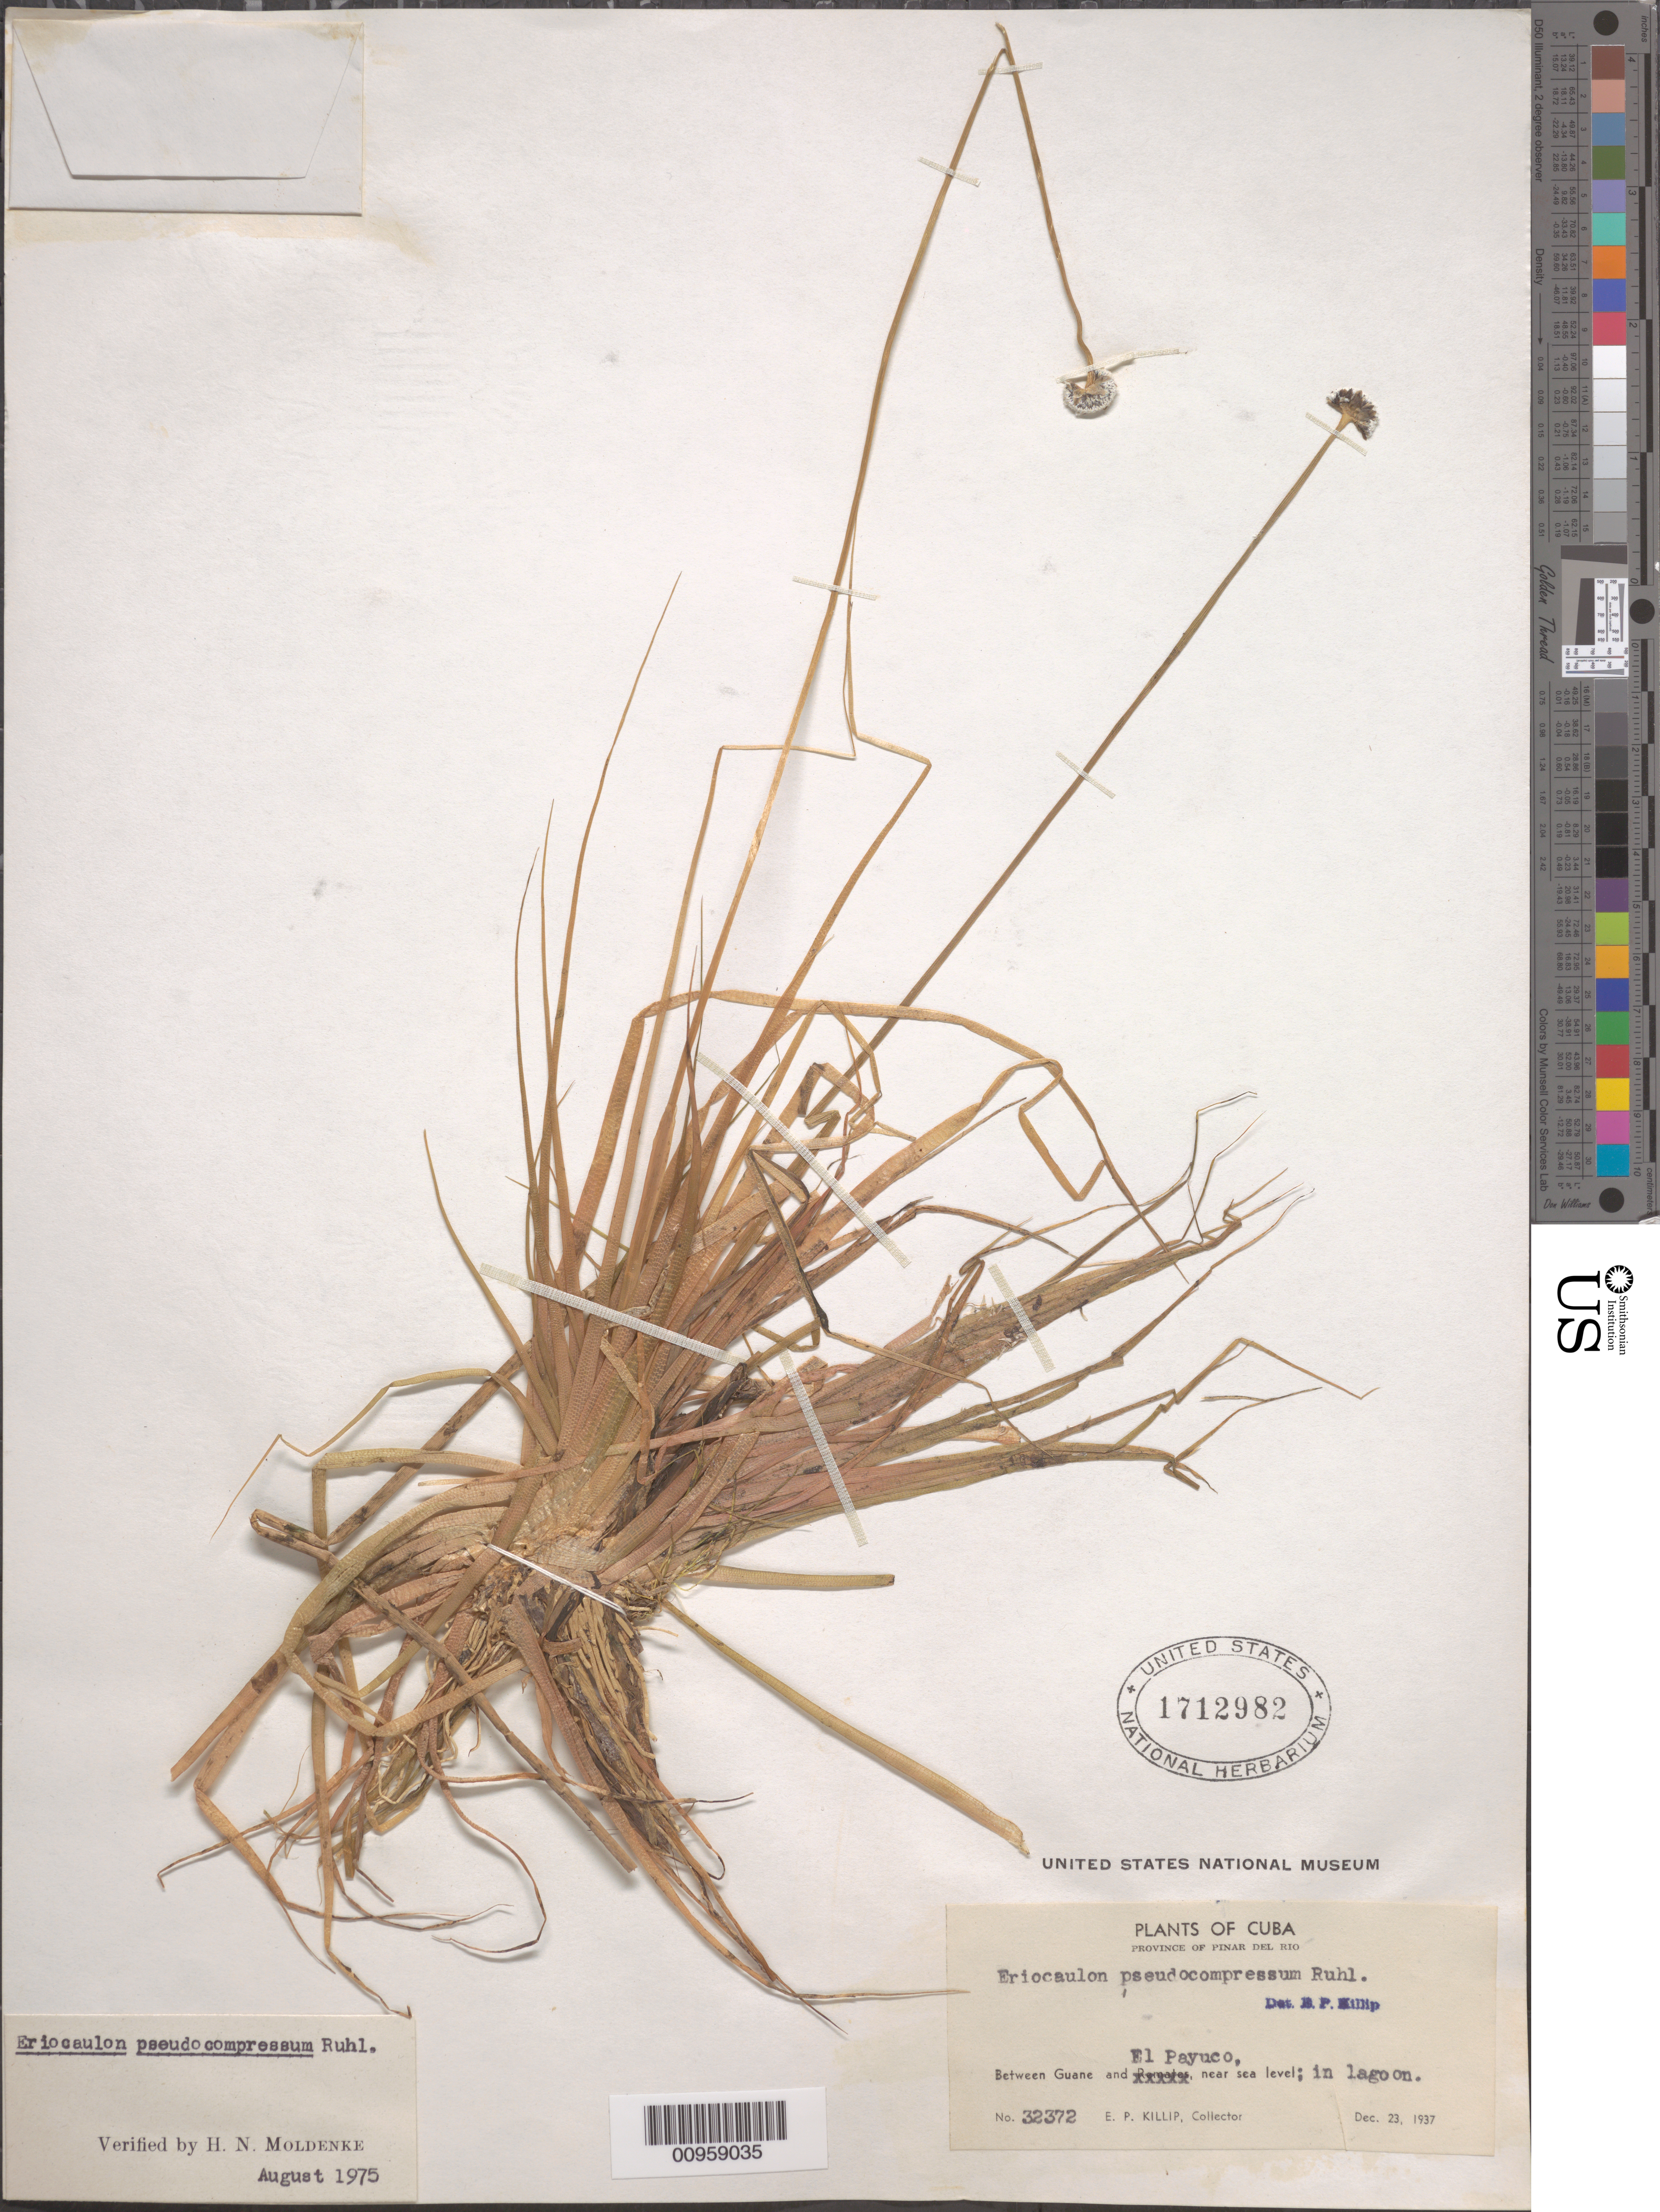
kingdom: Plantae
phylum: Tracheophyta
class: Liliopsida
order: Poales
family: Eriocaulaceae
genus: Eriocaulon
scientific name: Eriocaulon pseudocompressum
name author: Ruhland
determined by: Moldenke, H. N.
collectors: E. P. Killip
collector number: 32372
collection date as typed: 23 Dec 1937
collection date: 1937-12-23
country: Cuba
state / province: Pinar del Rio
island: Cuba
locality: Between Guane and El Payuco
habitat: In lagoon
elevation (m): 0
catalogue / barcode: US 1712982